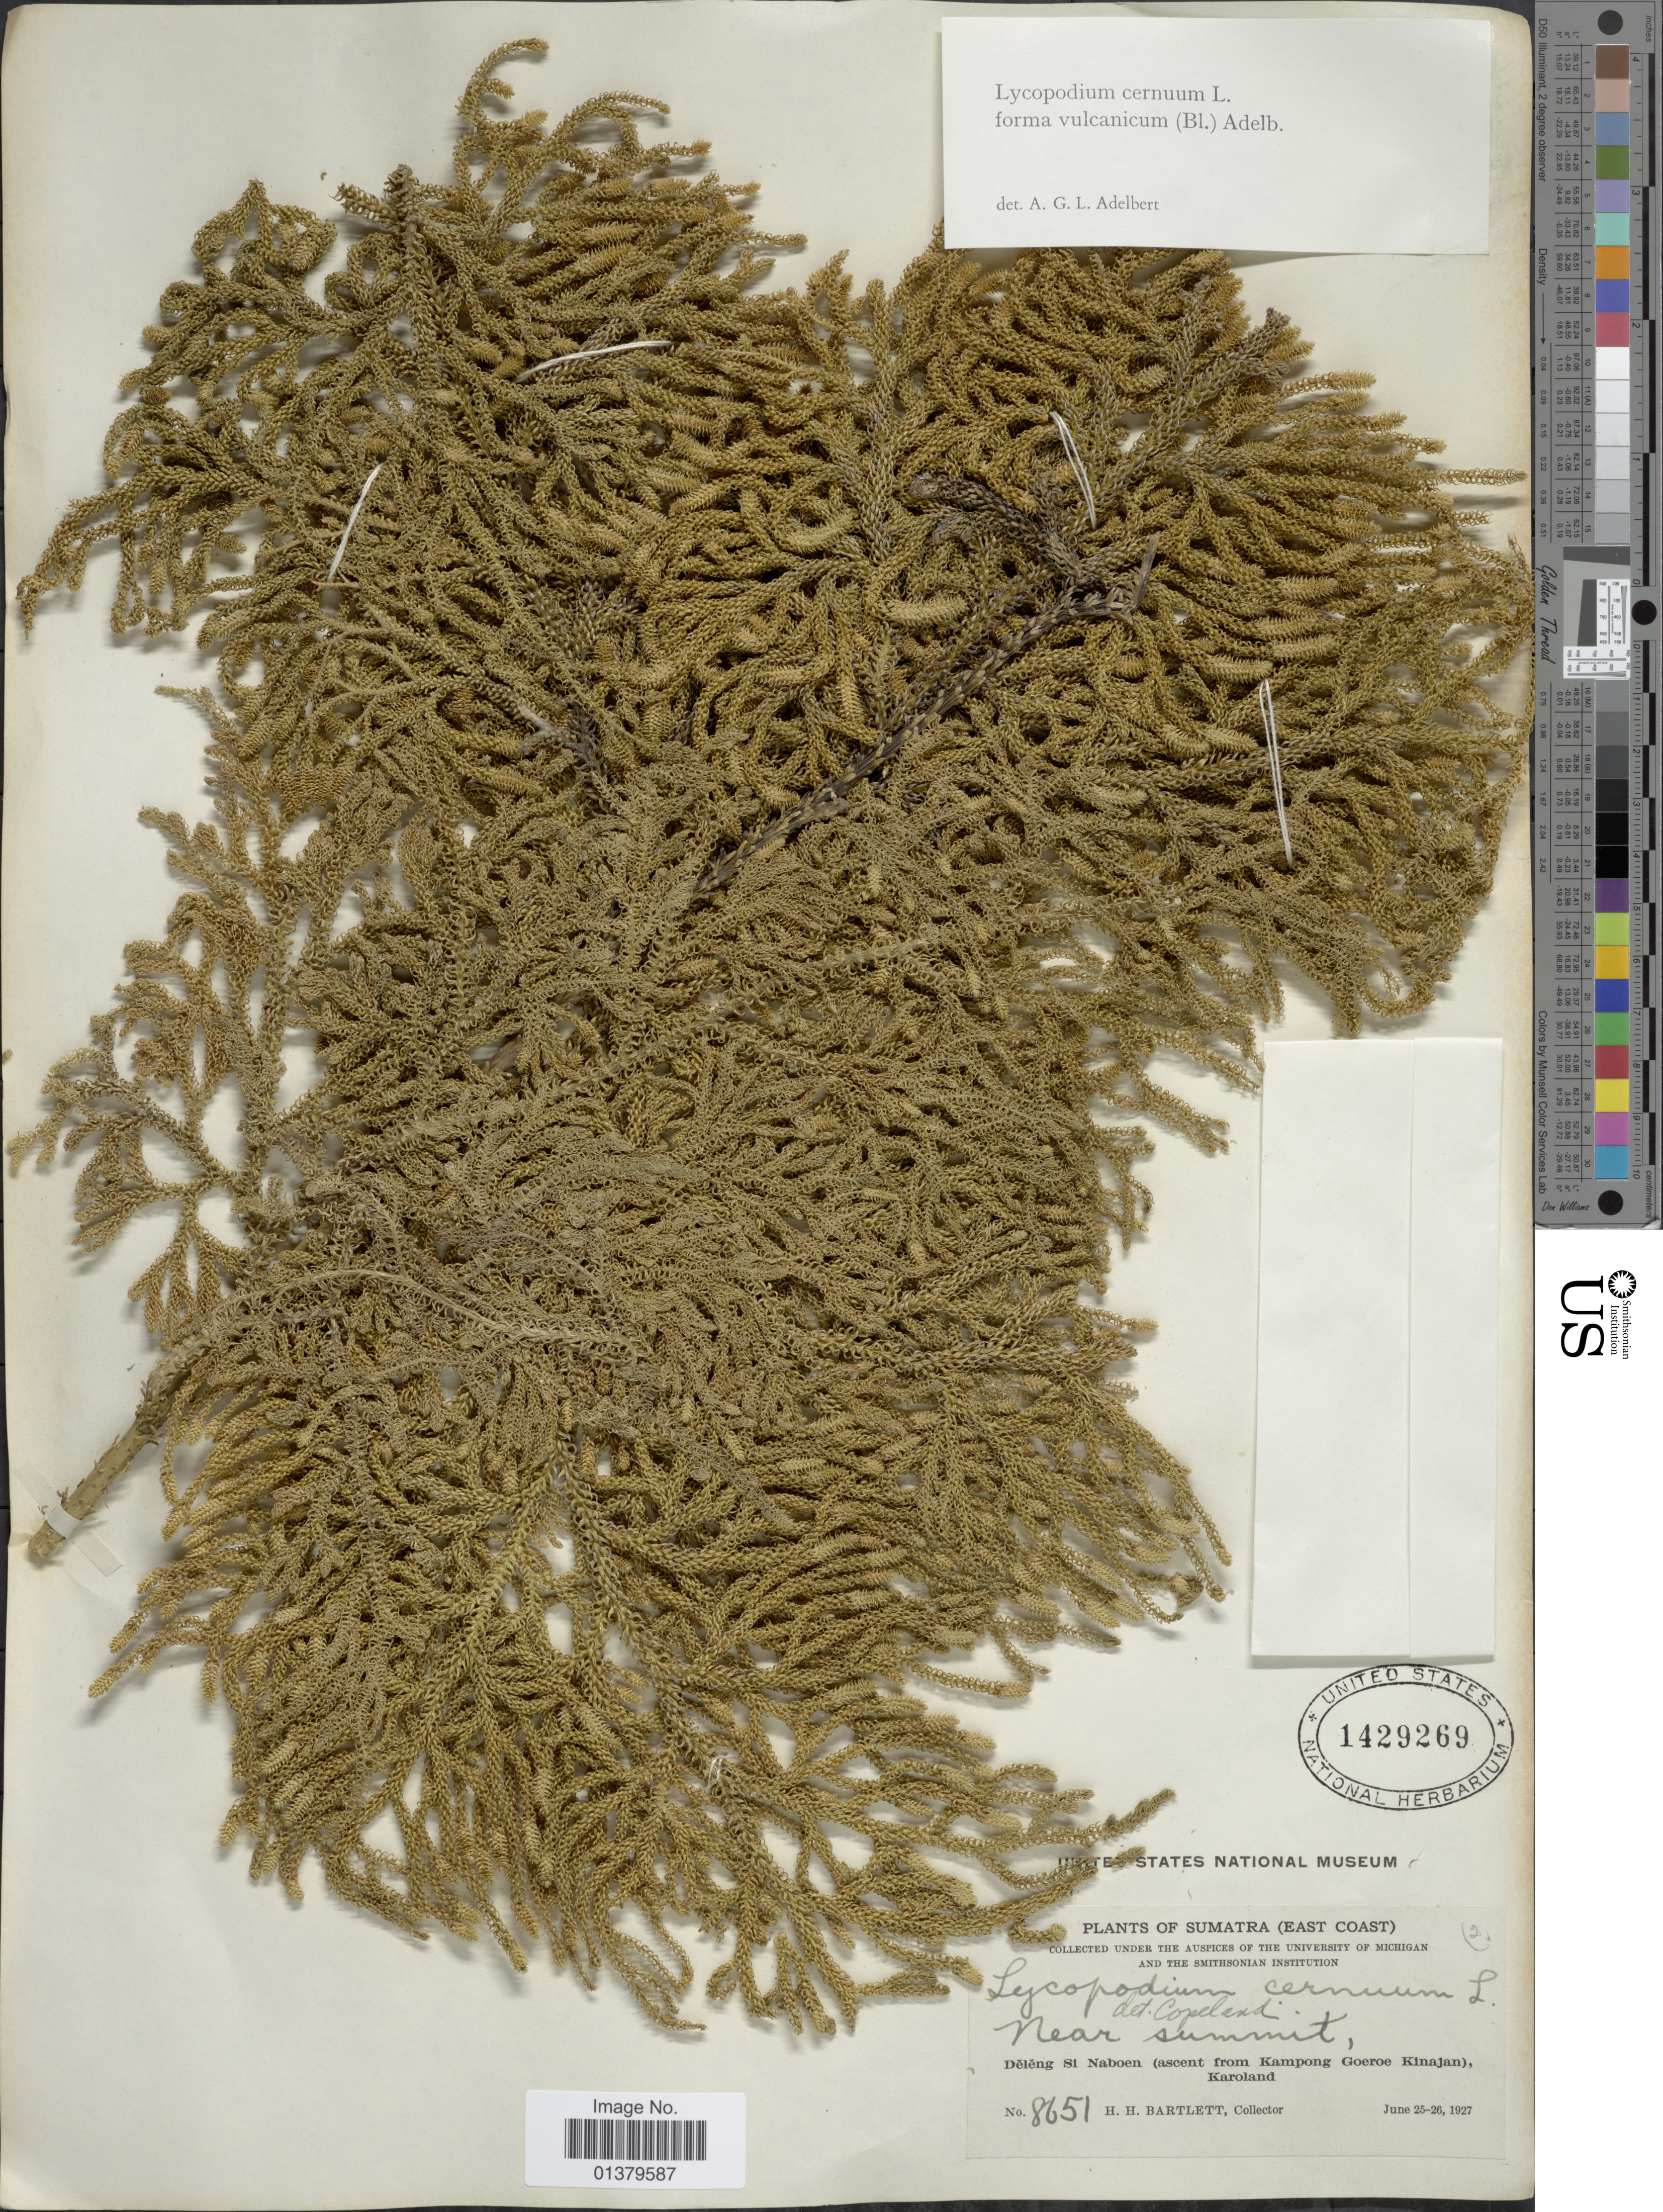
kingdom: Plantae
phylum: Tracheophyta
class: Lycopodiopsida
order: Lycopodiales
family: Lycopodiaceae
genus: Palhinhaea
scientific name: Palhinhaea cernua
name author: (L.) Vasc. & Franco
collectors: H. H. Bartlett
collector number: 8651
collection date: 1927-06-25/1927-06-26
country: Indonesia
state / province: Sumatra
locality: East Coast, Near summit Deleng Si Naboen (ascent from Kampong Goeroe Kinajan), Karoland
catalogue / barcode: US 1429269